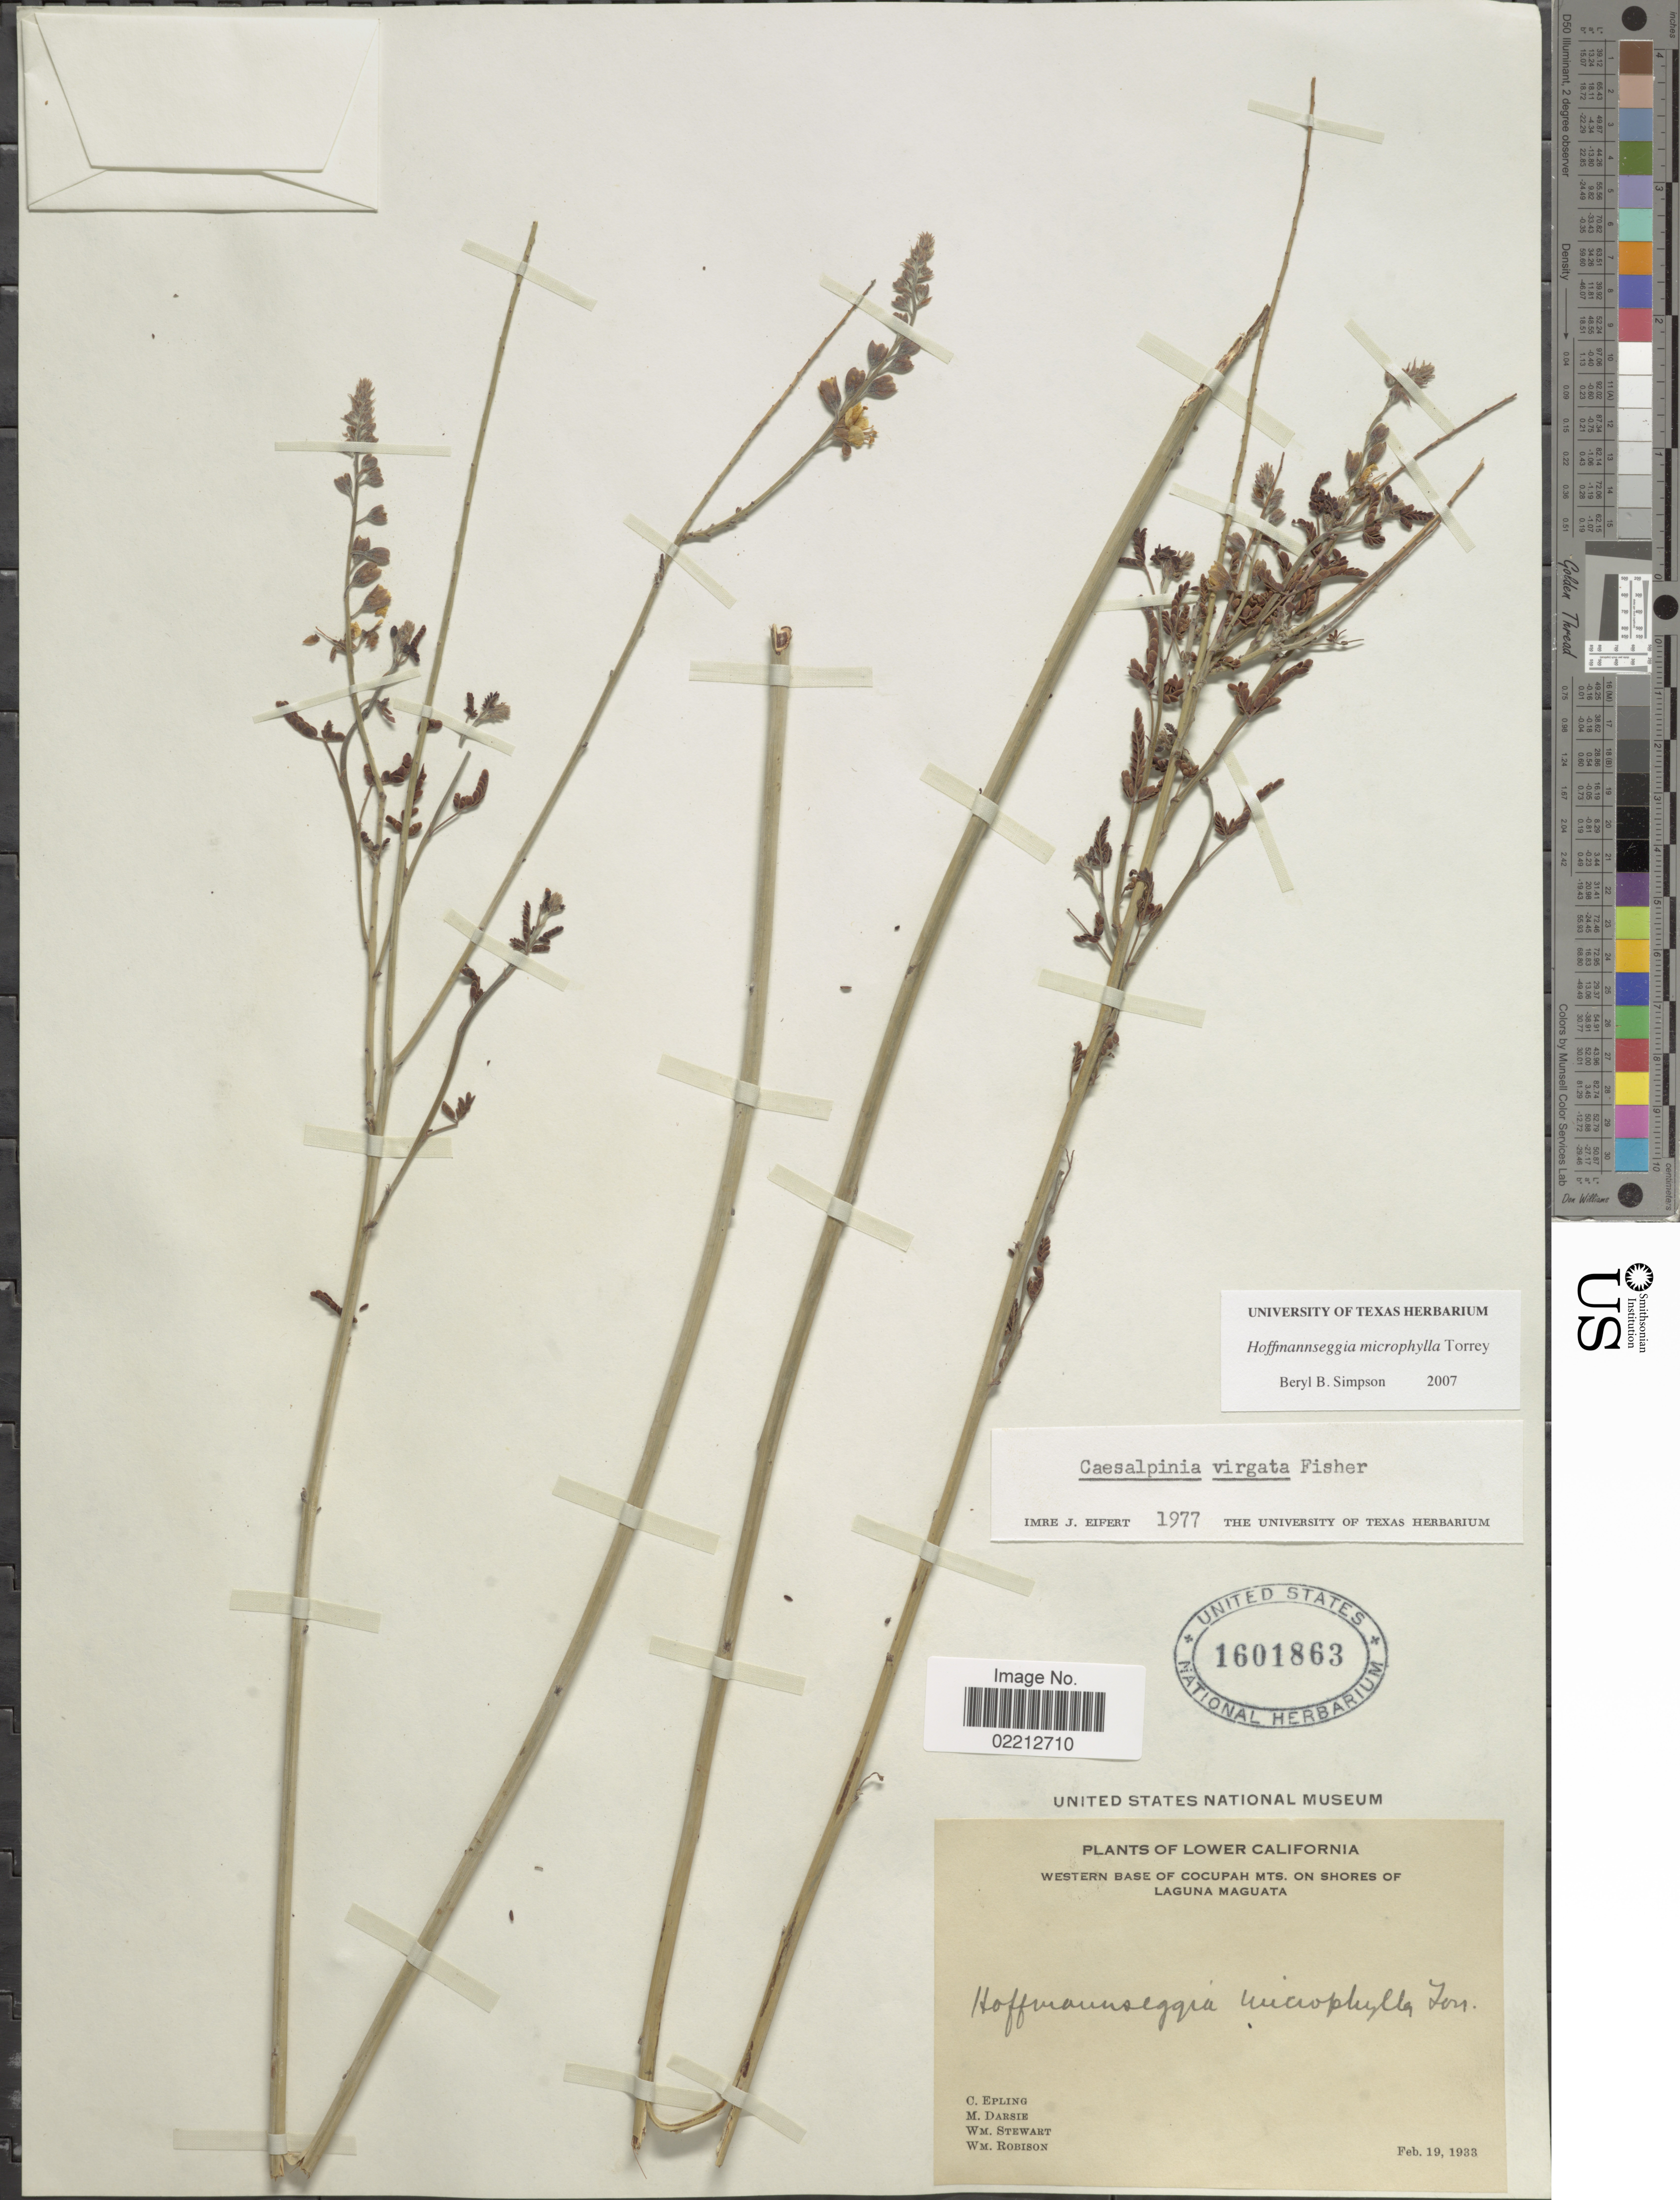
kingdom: Plantae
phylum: Tracheophyta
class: Magnoliopsida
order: Fabales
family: Fabaceae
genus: Hoffmannseggia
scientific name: Hoffmannseggia microphylla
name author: Torr.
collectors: C. C. Epling, M. Darsie, W. Stewart & W. Robison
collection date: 1933-02-19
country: Mexico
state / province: Baja California Norte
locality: Lower California, Western base of Cocupah Mts. on shores of Laguna Maguata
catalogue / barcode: US 1601863